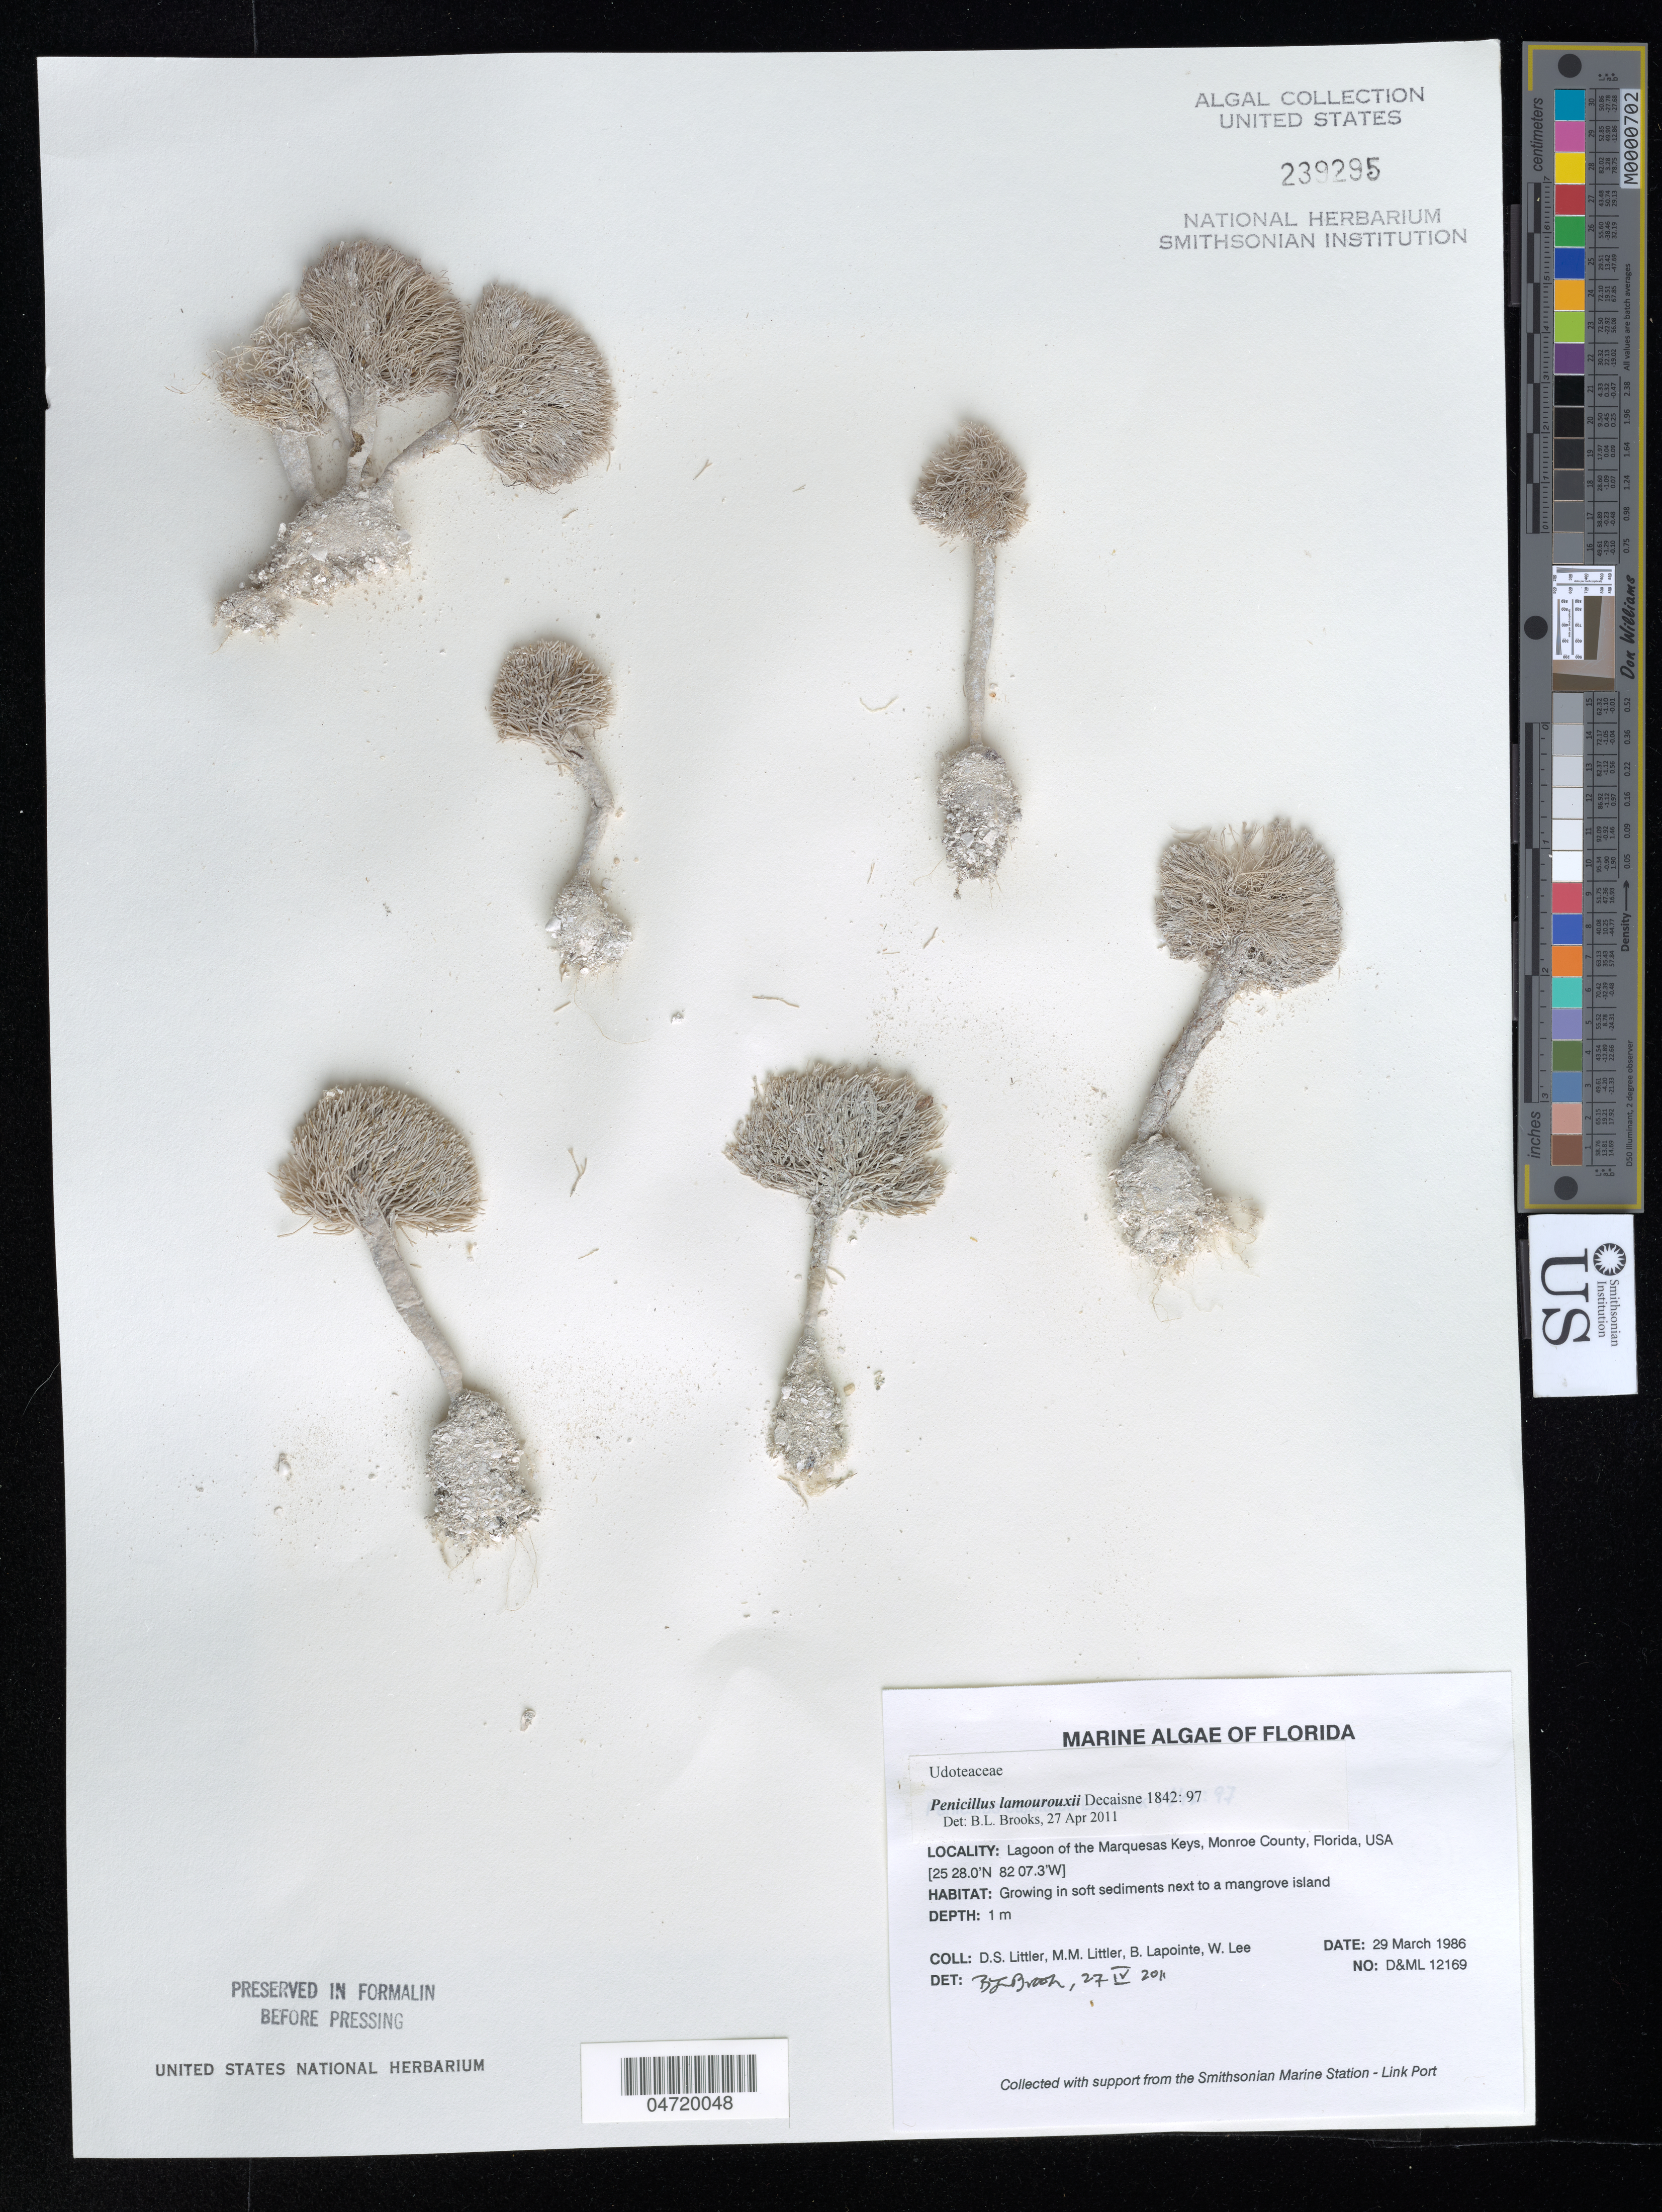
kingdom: Plantae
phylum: Chlorophyta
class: Ulvophyceae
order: Bryopsidales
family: Udoteaceae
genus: Penicillus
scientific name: Penicillus lamourouxii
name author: Decne.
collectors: D. S. Littler, M. M. Littler, B. Lapointe & W. Lee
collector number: D&ML 12169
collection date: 1986-03-29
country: United States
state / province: Florida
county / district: Monroe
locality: Lagoon of the Marquesas Keys, Monroe County.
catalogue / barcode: US 239295